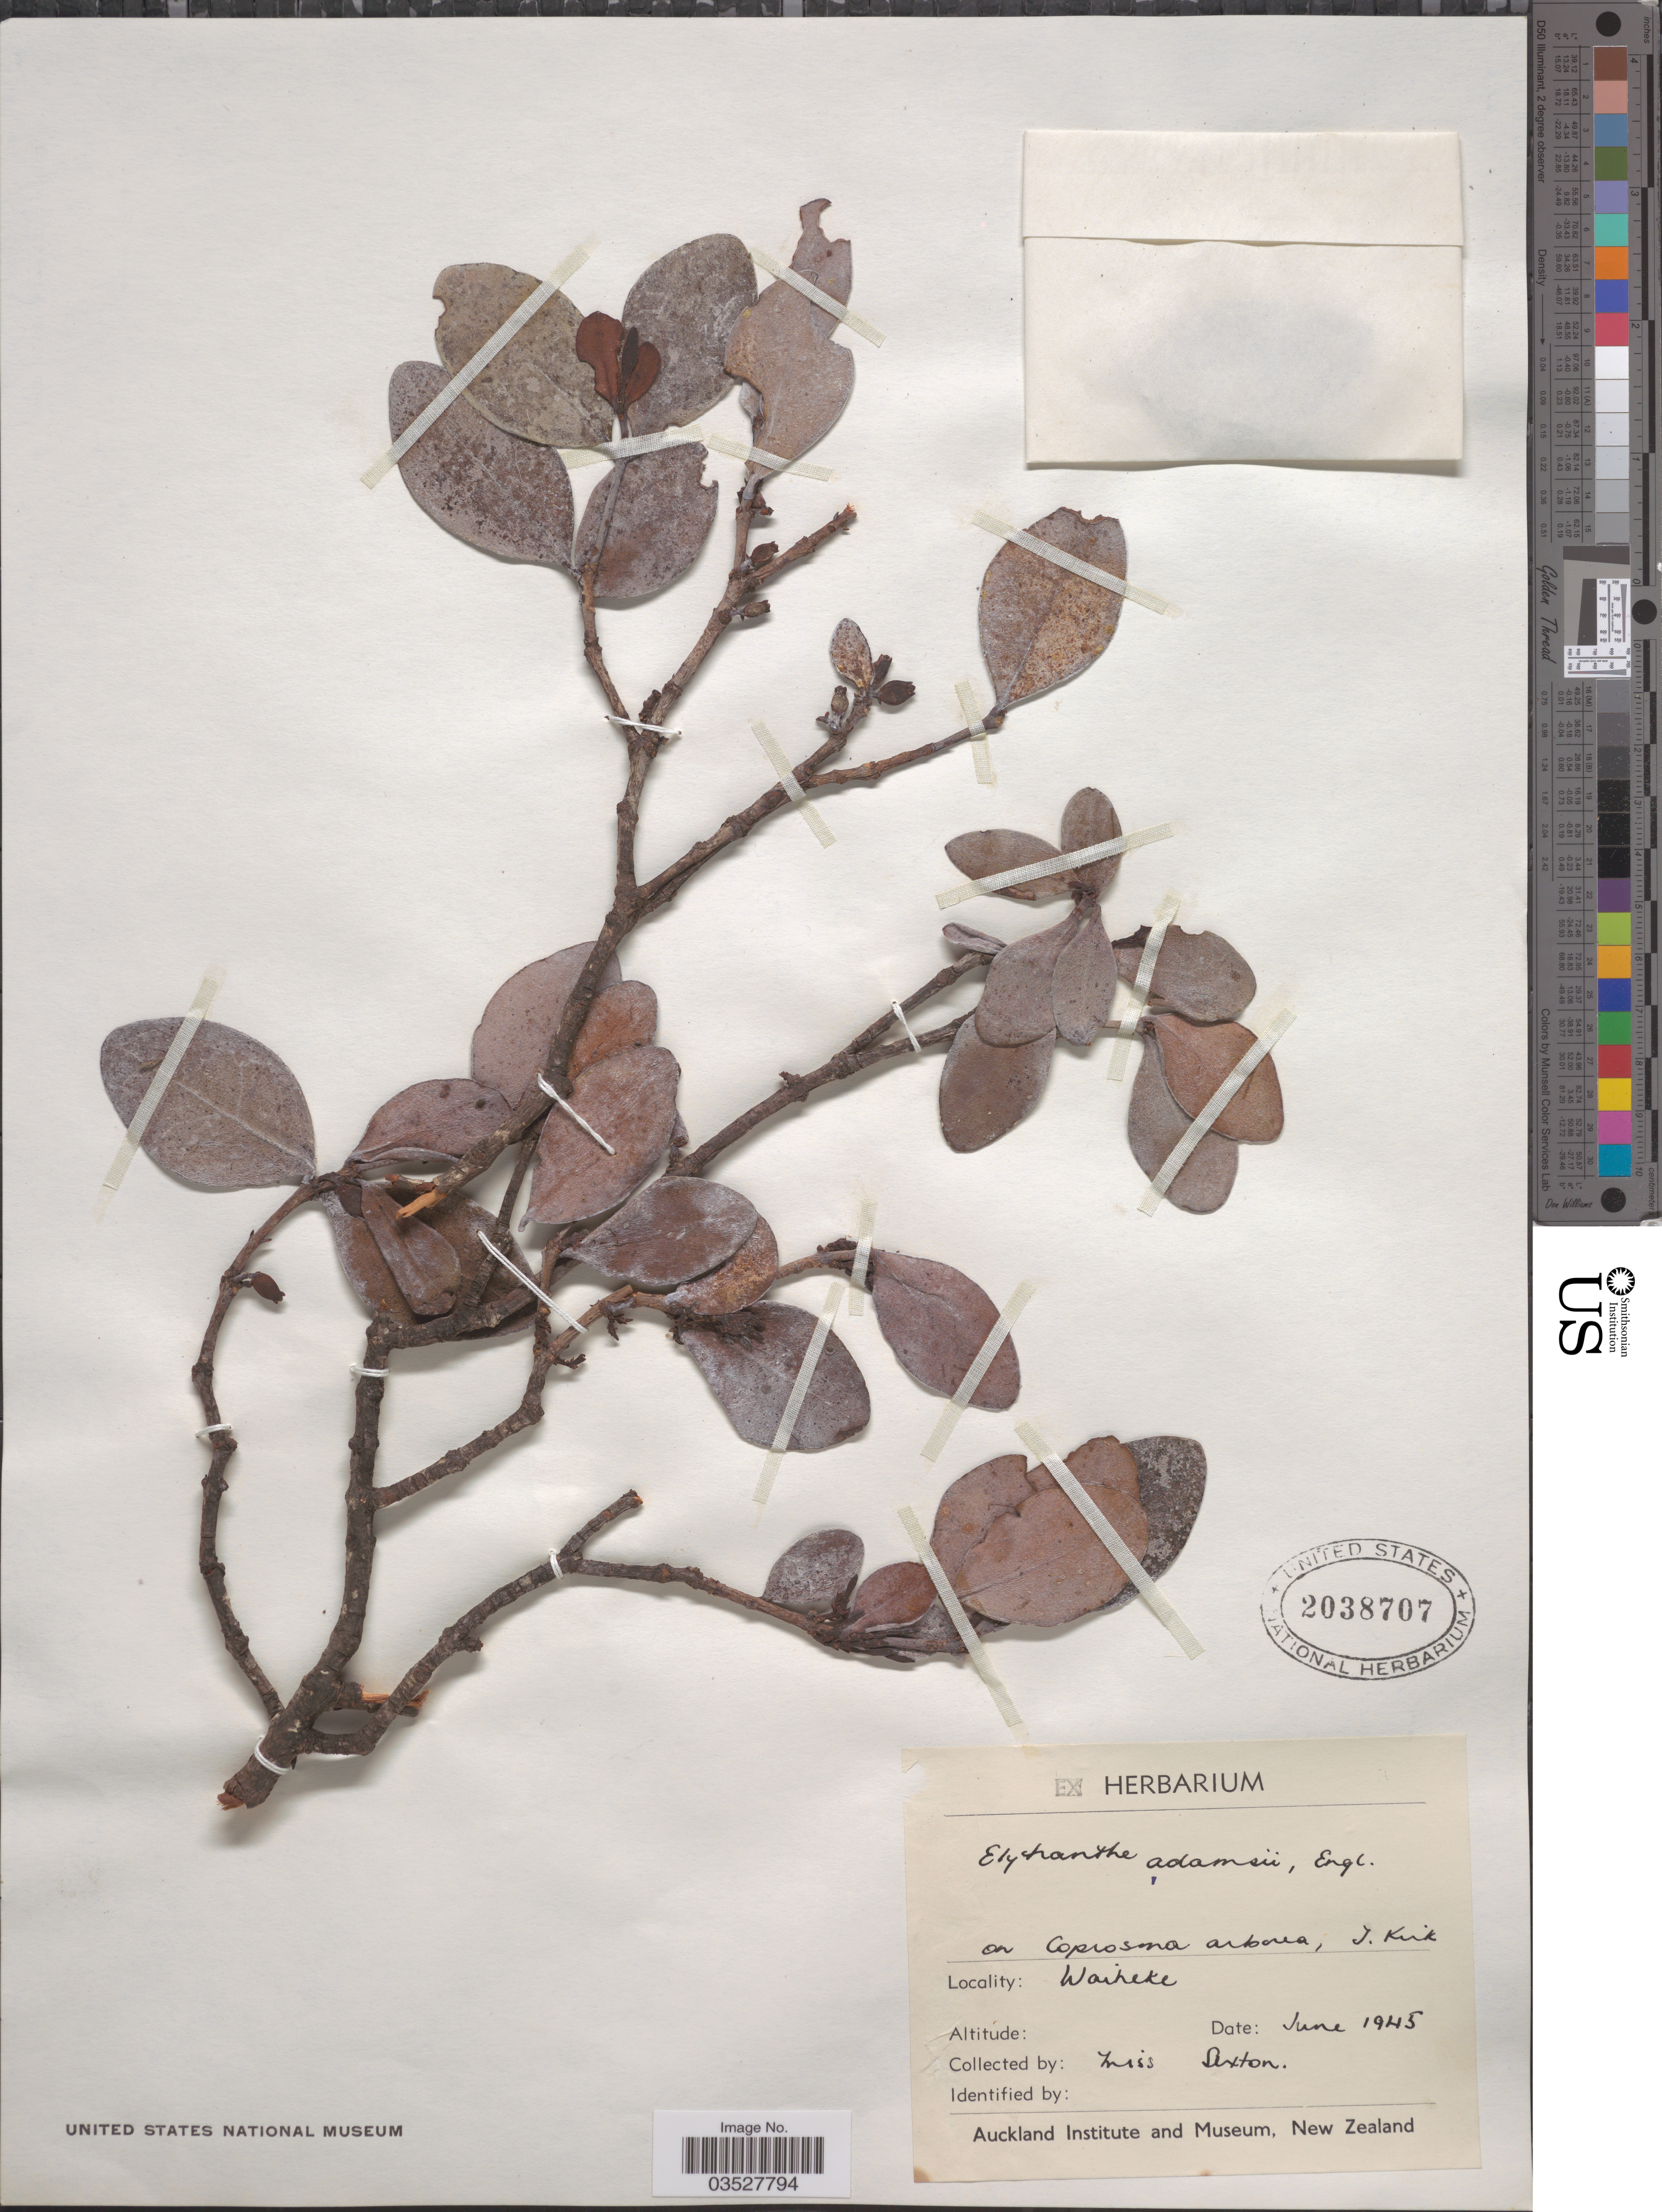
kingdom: Plantae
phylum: Tracheophyta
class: Magnoliopsida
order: Santalales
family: Loranthaceae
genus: Trilepidea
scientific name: Trilepidea adamsii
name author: (Cheeseman) Tiegh.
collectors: Miss Sexton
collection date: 1945-06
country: New Zealand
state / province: Auckland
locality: Waiheke.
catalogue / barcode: US 2038707